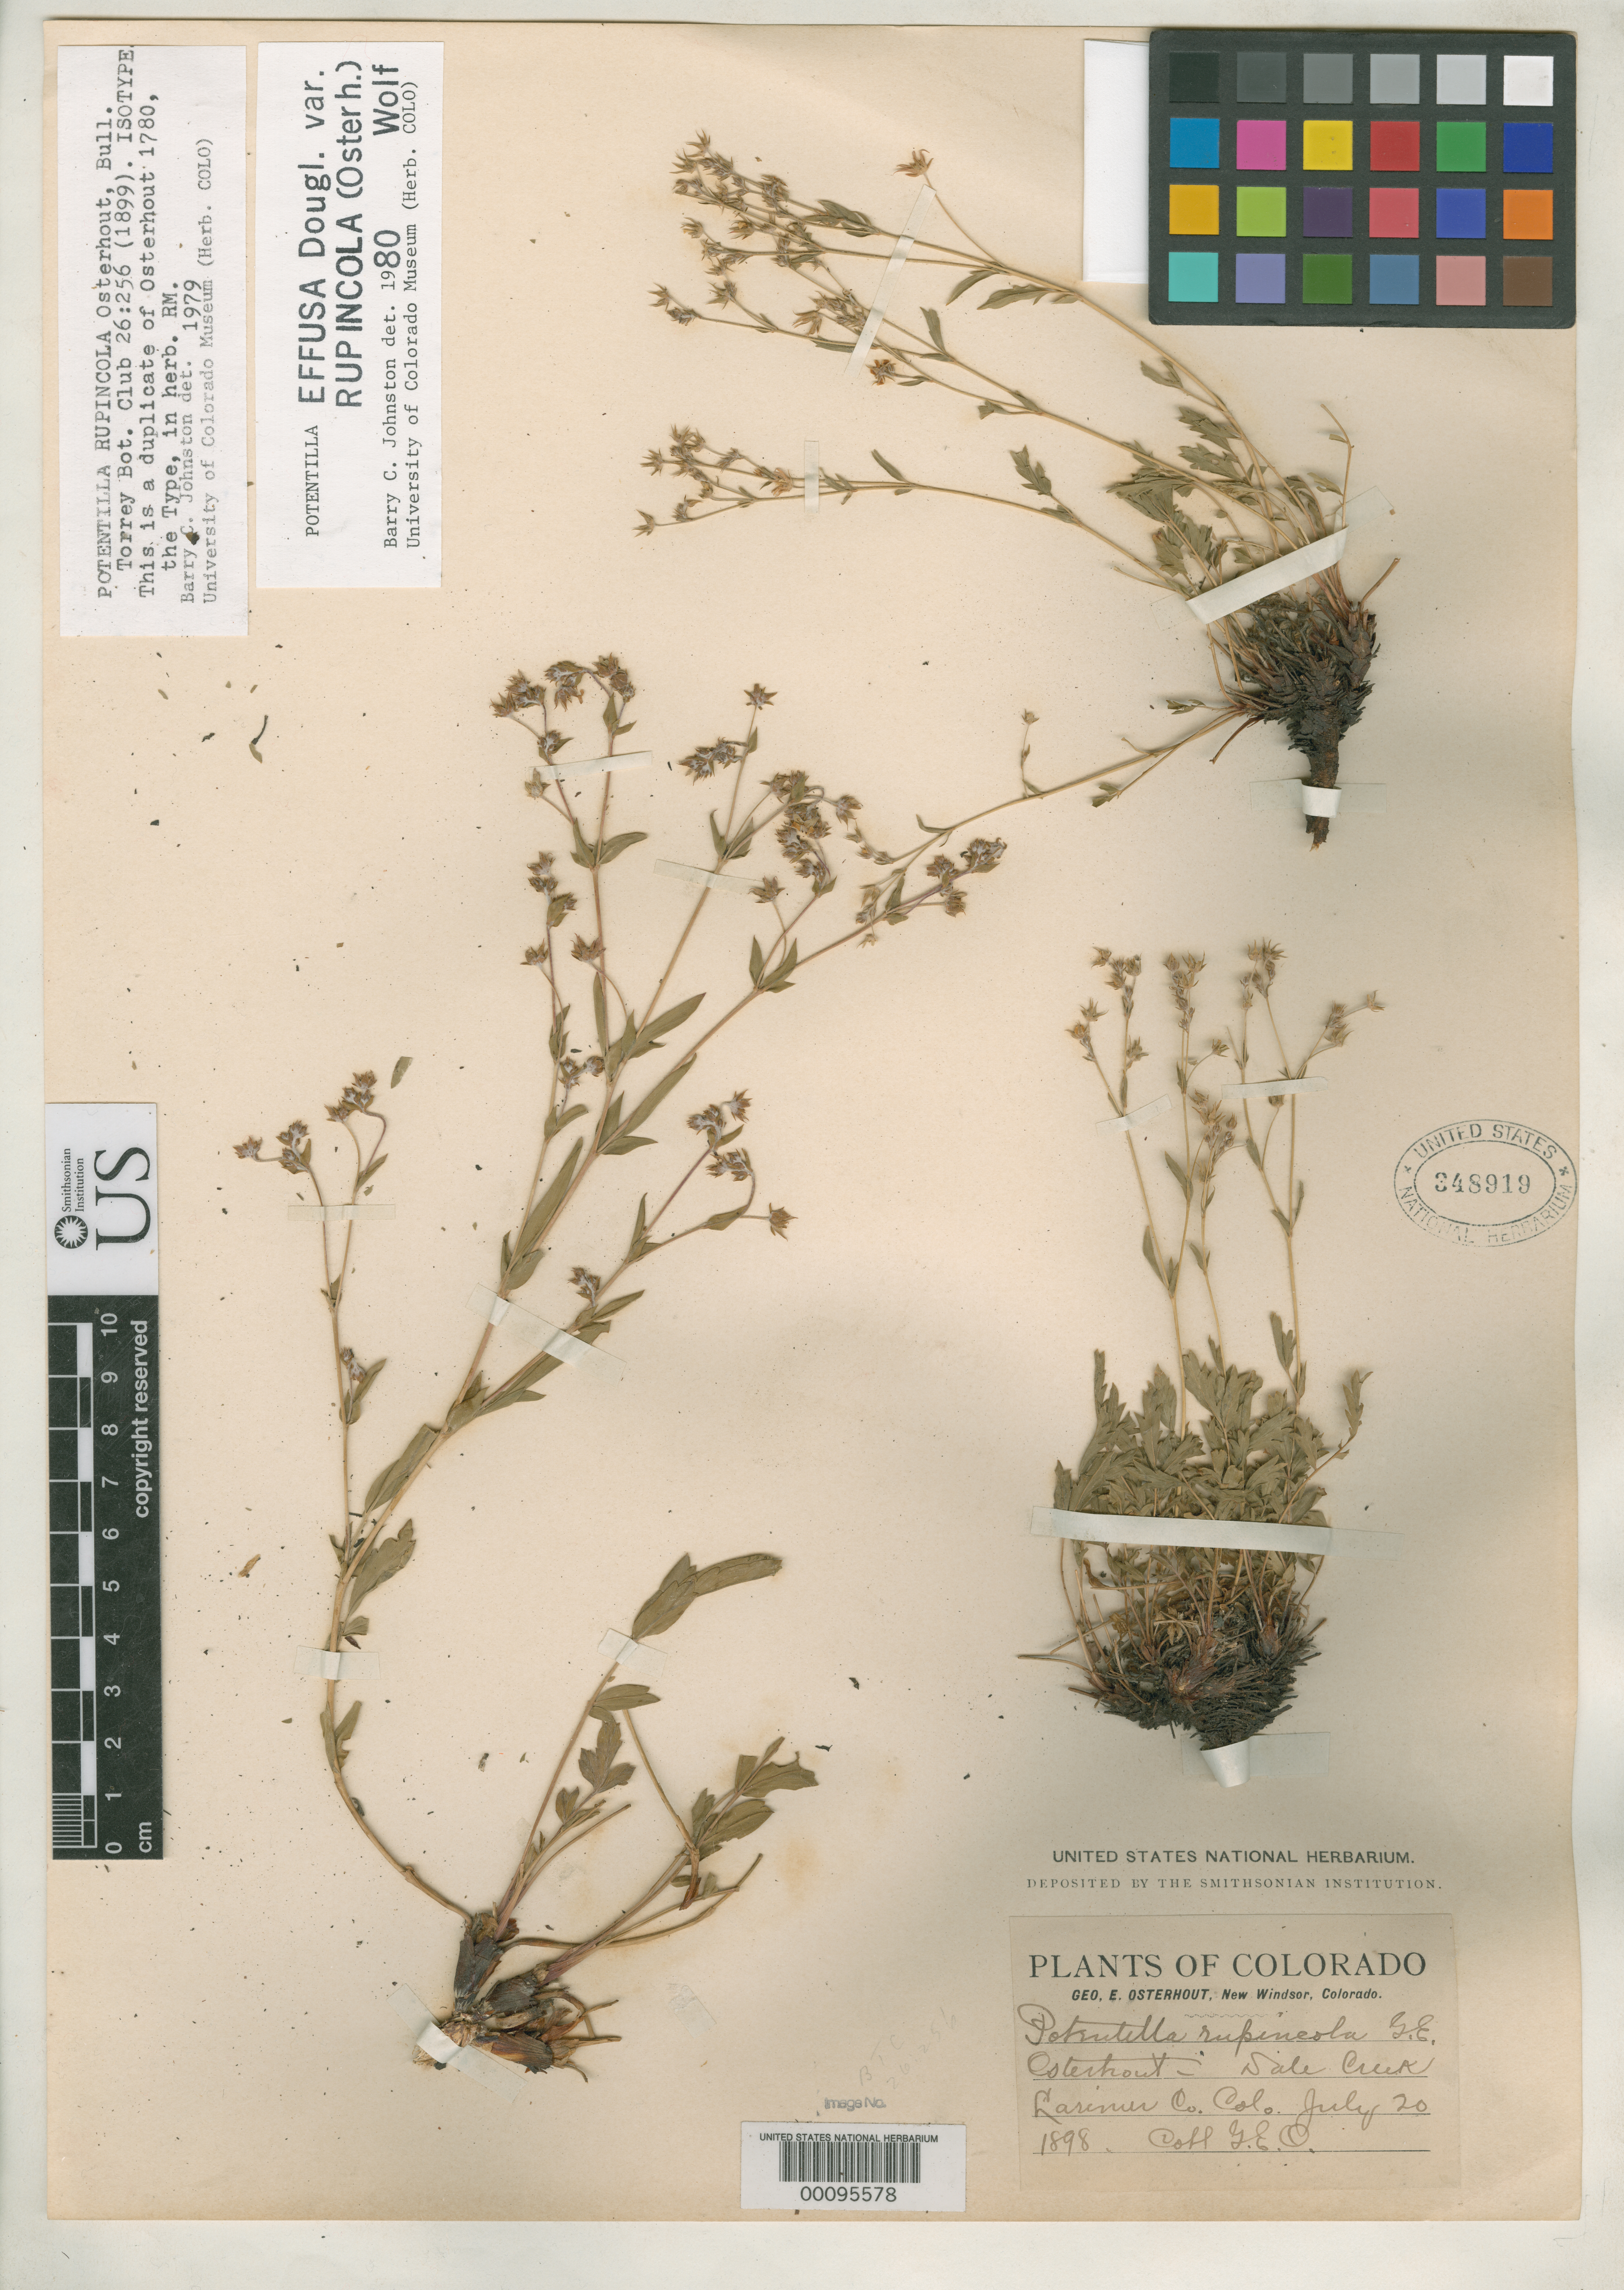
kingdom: Plantae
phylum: Tracheophyta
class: Magnoliopsida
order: Rosales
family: Rosaceae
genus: Potentilla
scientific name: Potentilla rupincola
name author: Osterh.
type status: Isotype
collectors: G. E. Osterhout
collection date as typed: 20 Jul 1898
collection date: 1898-07-20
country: United States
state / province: Colorado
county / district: Larimer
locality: Dale Creek.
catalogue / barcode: US 348919